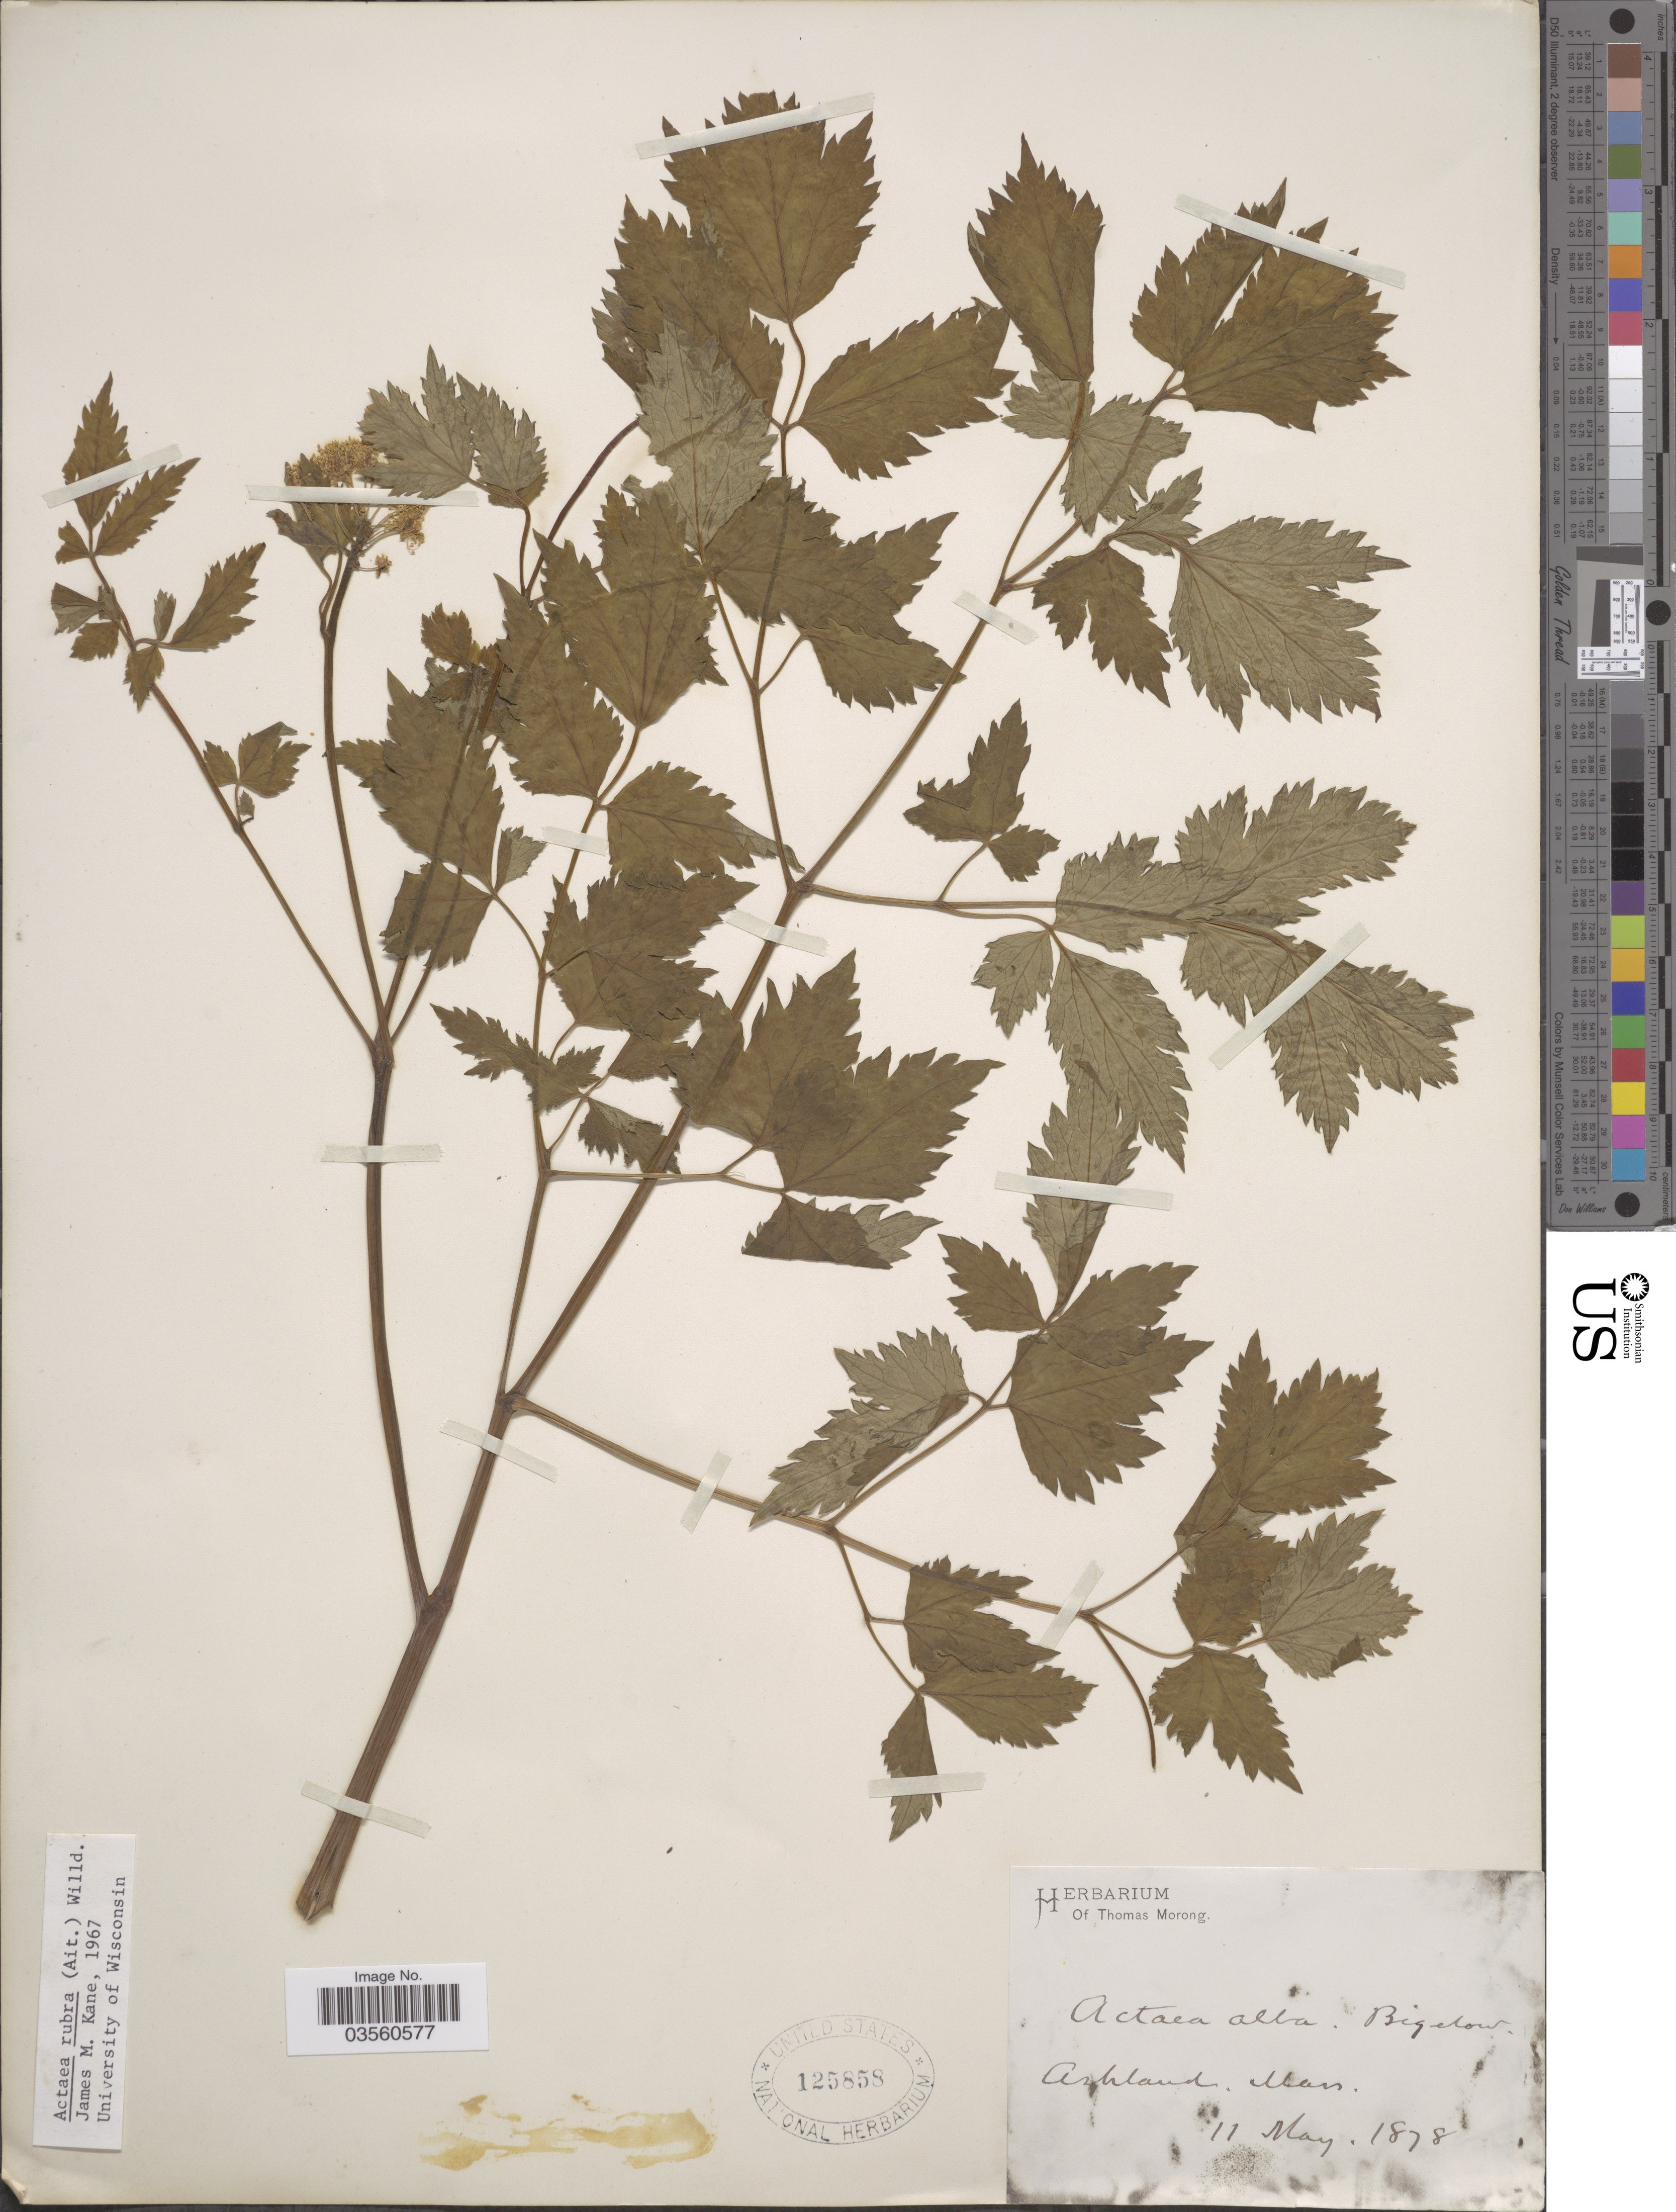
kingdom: Plantae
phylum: Tracheophyta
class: Magnoliopsida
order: Ranunculales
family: Ranunculaceae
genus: Actaea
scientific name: Actaea rubra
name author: (Aiton) Willd.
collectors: ex Herb. T. Morong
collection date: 1878-05-11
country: United States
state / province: Massachusetts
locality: Ashland.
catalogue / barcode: US 125858